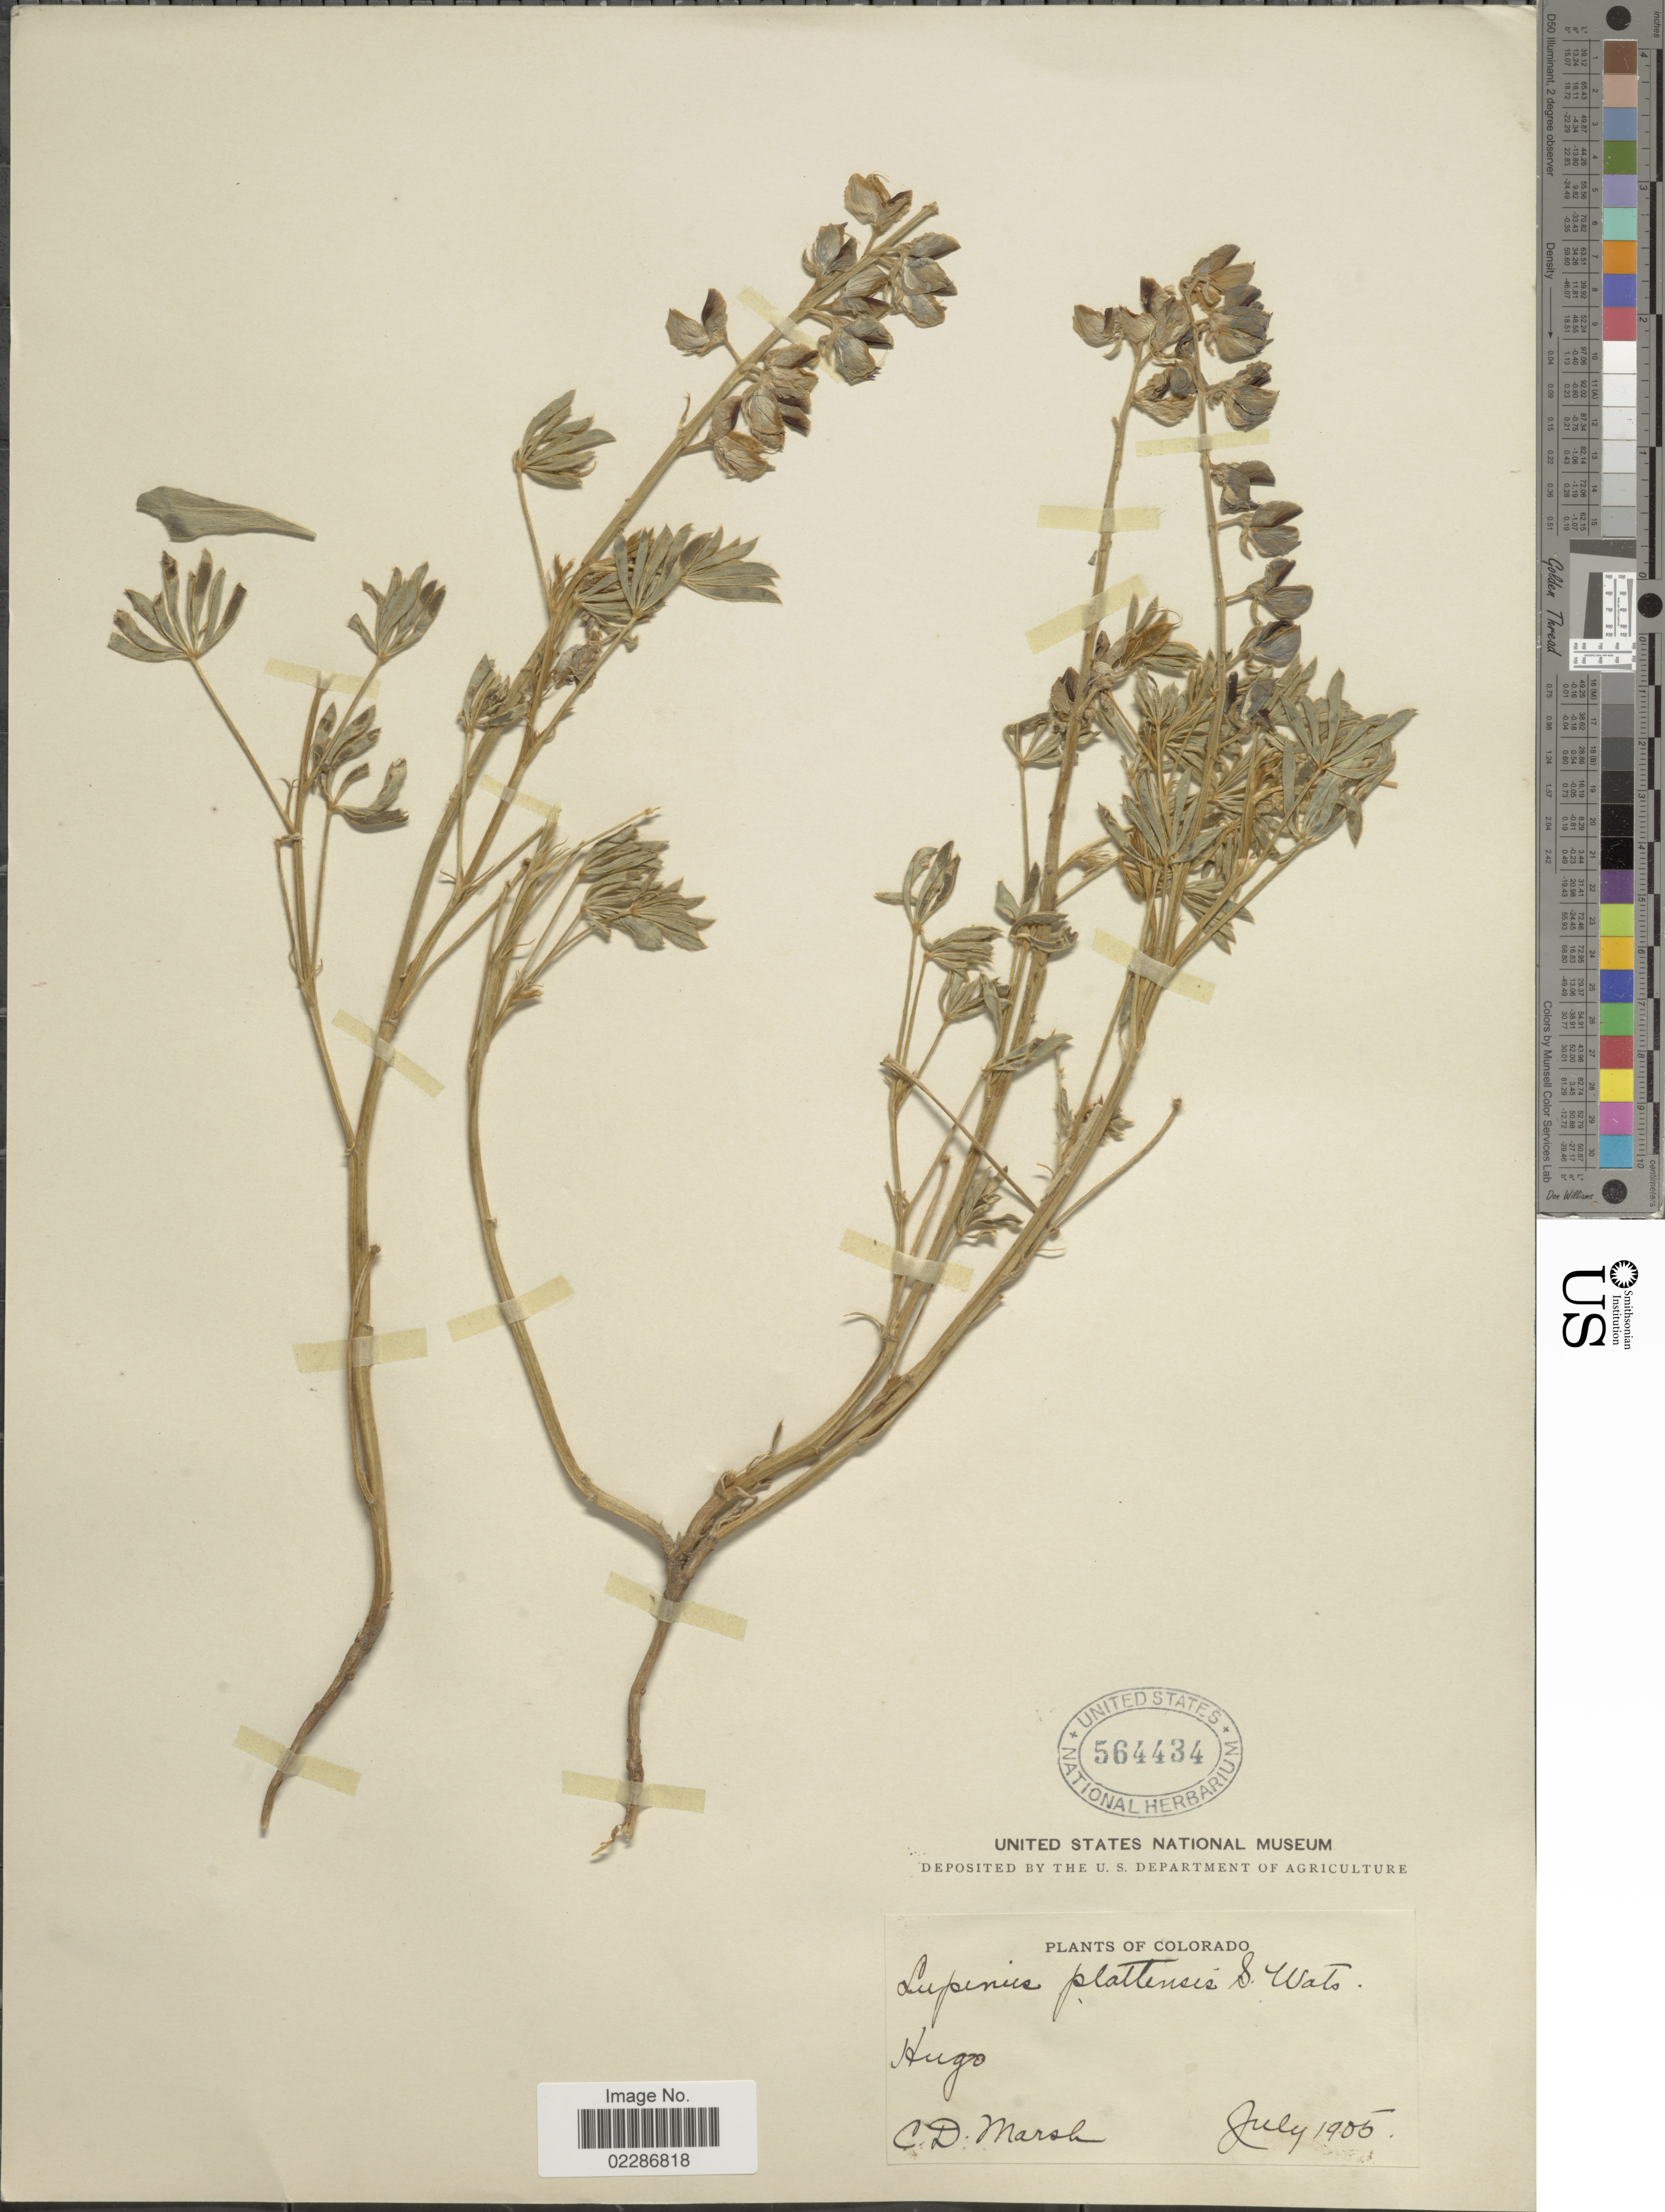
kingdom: Plantae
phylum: Tracheophyta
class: Magnoliopsida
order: Fabales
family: Fabaceae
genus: Lupinus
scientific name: Lupinus plattensis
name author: S. Watson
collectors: C. D. Marsh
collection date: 1905-07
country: United States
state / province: Colorado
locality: Hugo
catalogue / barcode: US 564434